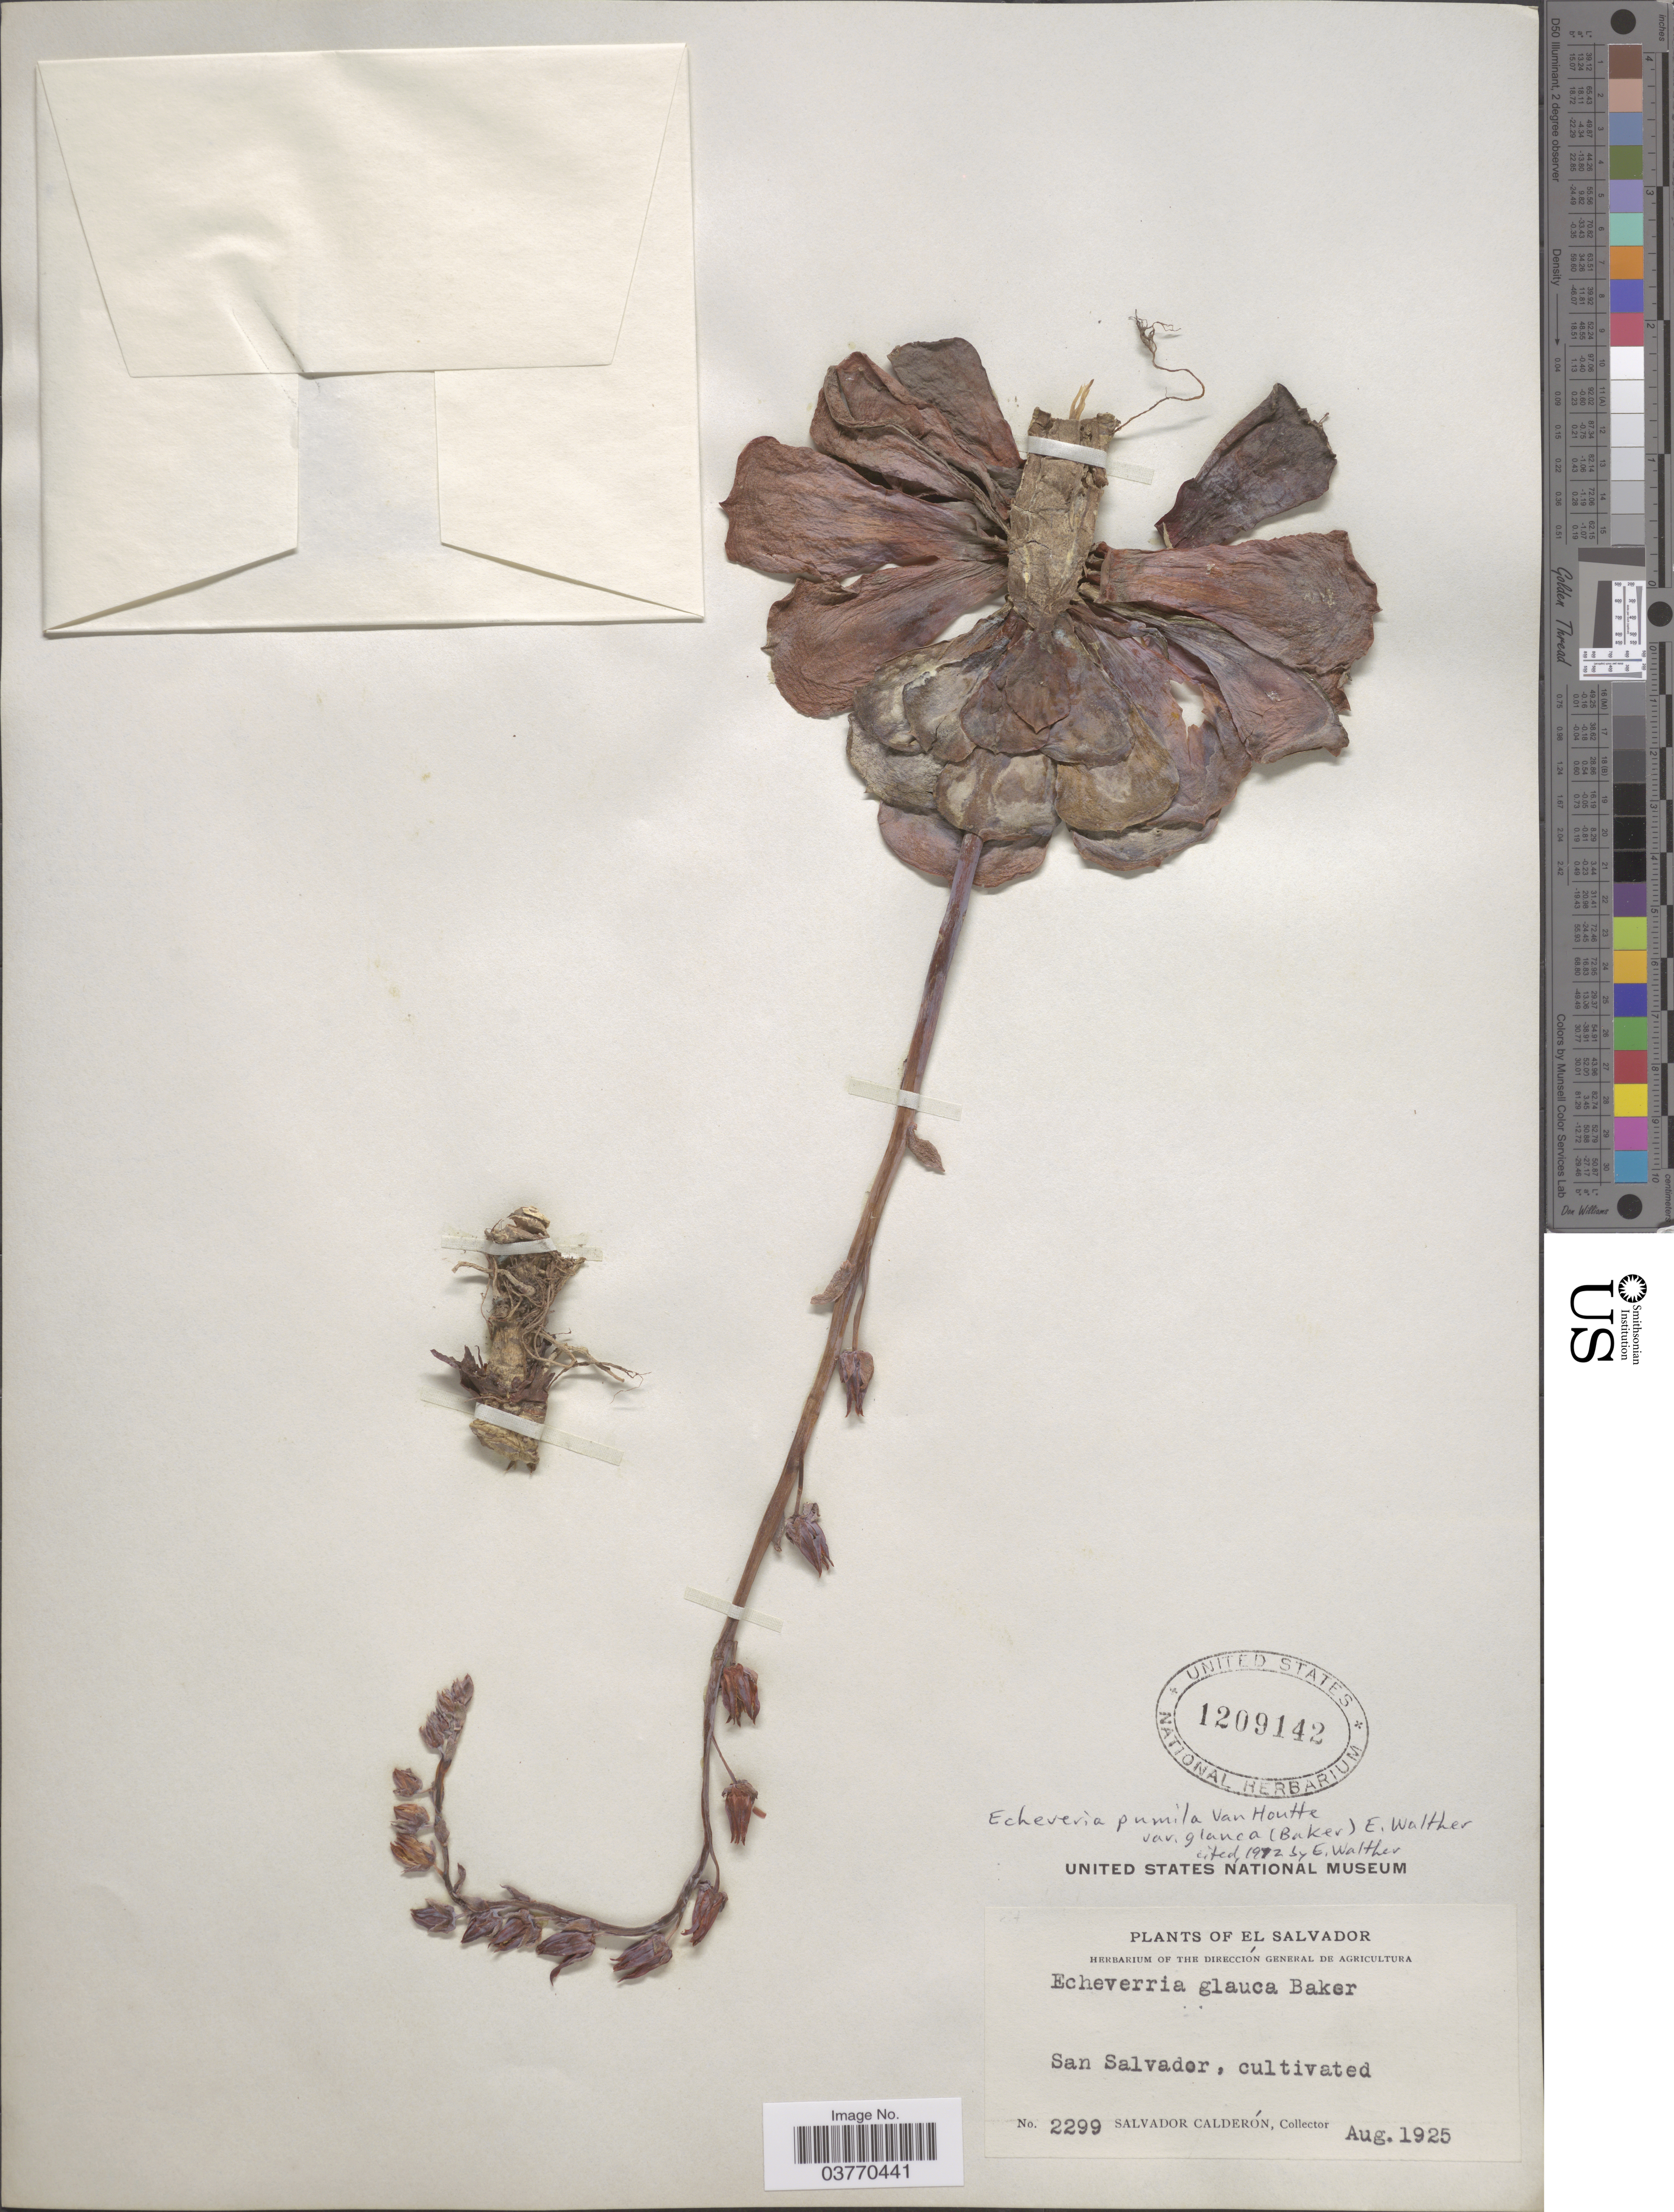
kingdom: Plantae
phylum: Tracheophyta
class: Magnoliopsida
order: Saxifragales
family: Crassulaceae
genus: Echeveria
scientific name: Echeveria pumila var. glauca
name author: (Baker) E. Walther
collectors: S. Calderón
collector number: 2299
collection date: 1925-08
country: El Salvador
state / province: San Salvador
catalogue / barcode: US 1209142